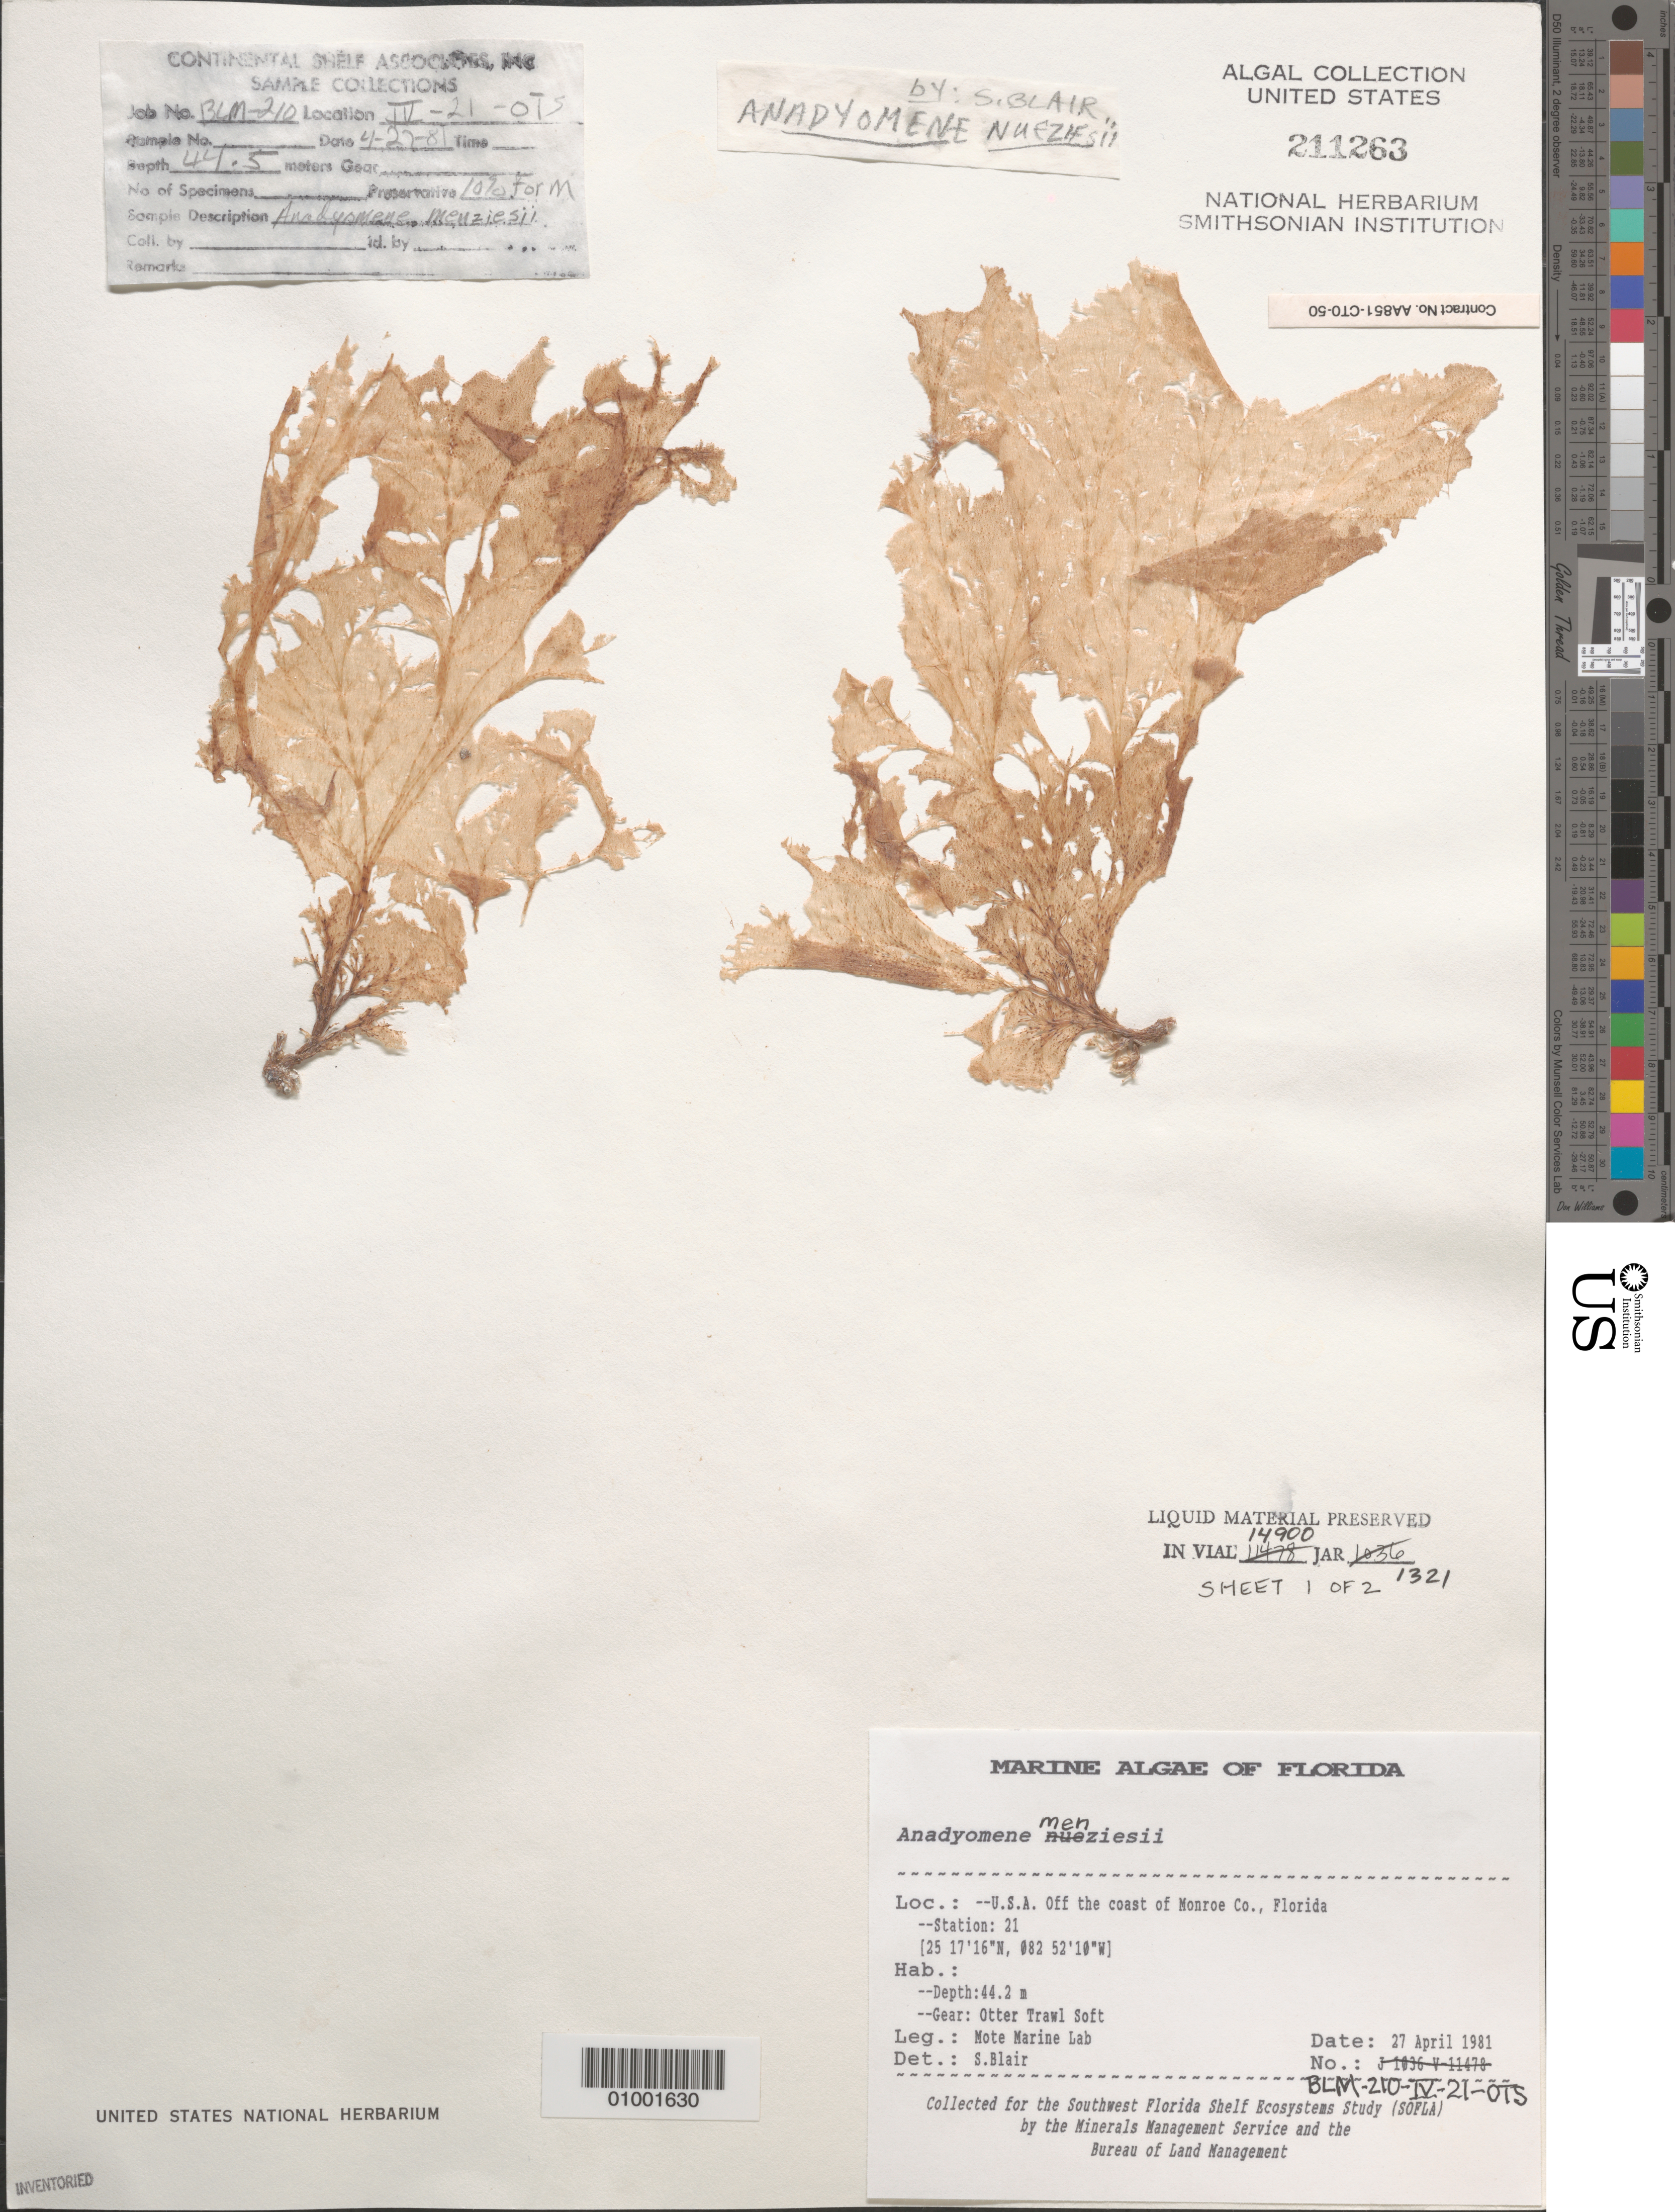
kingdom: Plantae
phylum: Chlorophyta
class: Ulvophyceae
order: Cladophorales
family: Anadyomenaceae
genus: Anadyomene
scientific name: Anadyomene menziesii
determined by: Blair, S. M.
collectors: Mote Marine Laboratory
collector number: BLM-210-IV-21-OTS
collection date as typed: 27 Apr 1981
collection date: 1981-04-27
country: United States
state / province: Florida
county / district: Monroe County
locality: Off coast of Monroe County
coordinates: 25 17'16"N, 82 52'10"W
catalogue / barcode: US 211263